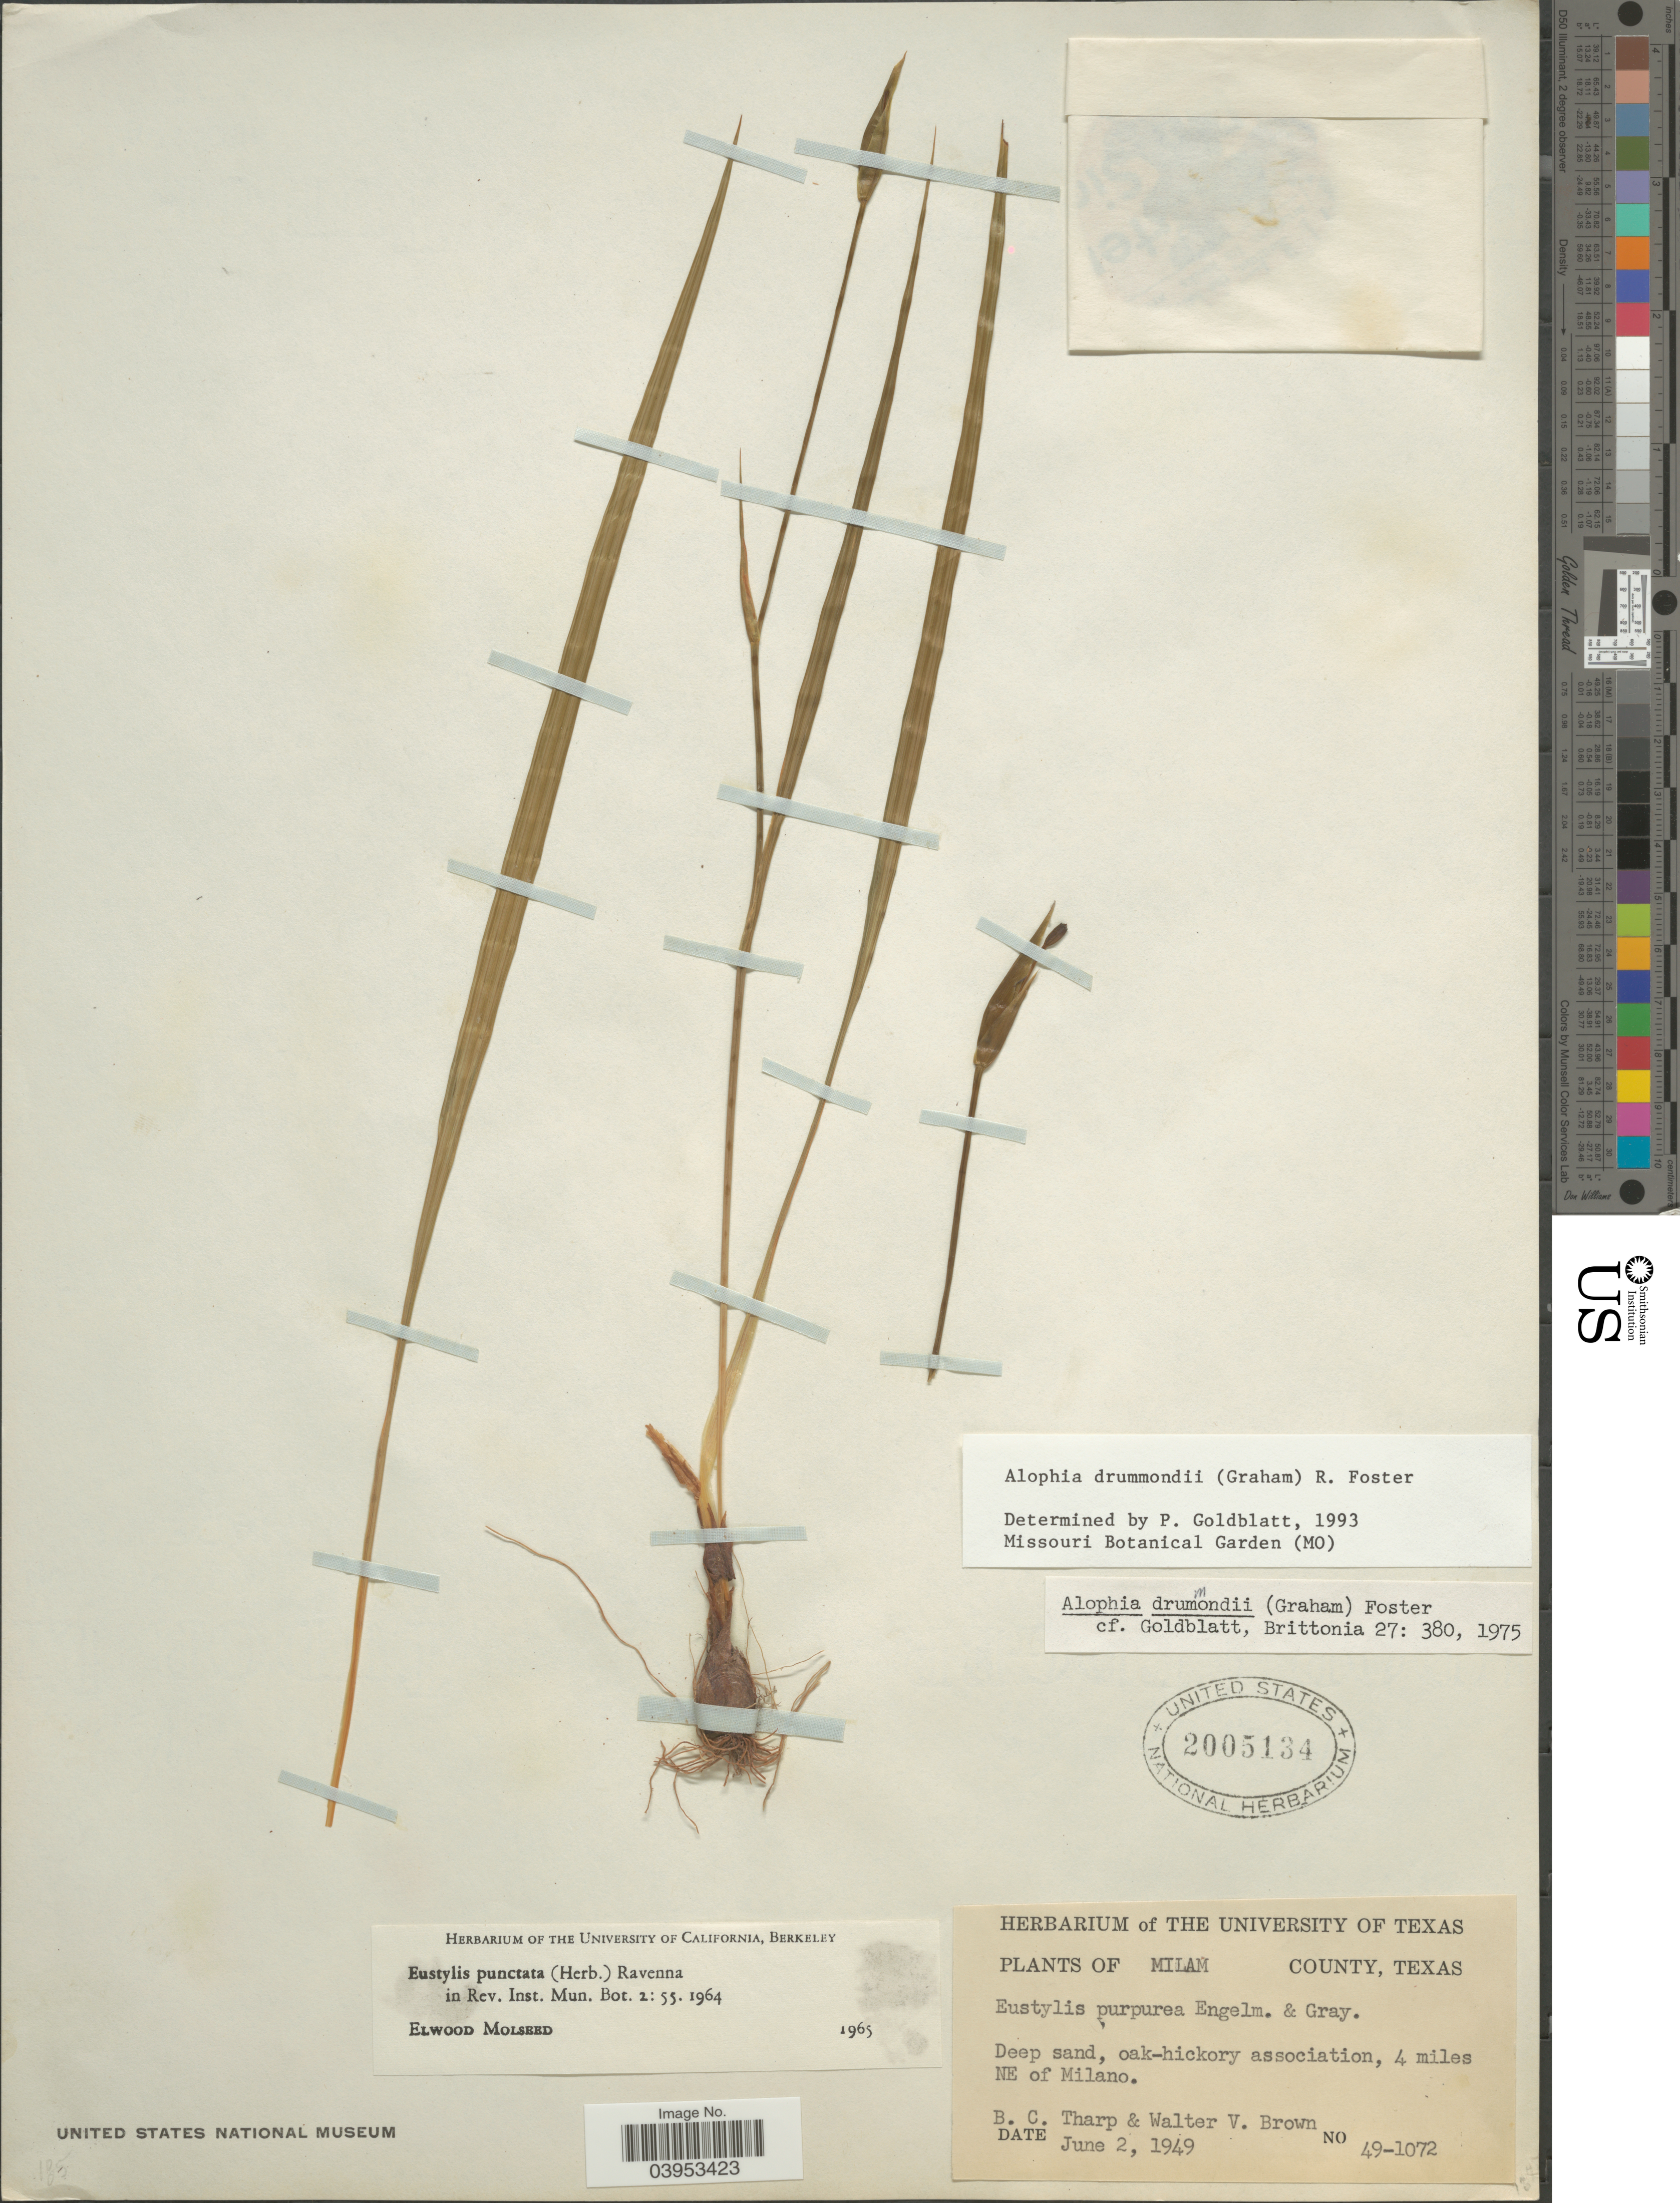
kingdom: Plantae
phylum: Tracheophyta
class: Liliopsida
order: Asparagales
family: Iridaceae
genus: Alophia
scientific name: Alophia drummondii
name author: (Graham) R.C. Foster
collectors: B. C. Tharp & W. Brown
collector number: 49-1072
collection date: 1949-06-02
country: United States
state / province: Texas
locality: Milam County. 4 miles NE of Milano.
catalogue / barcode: US 2005134